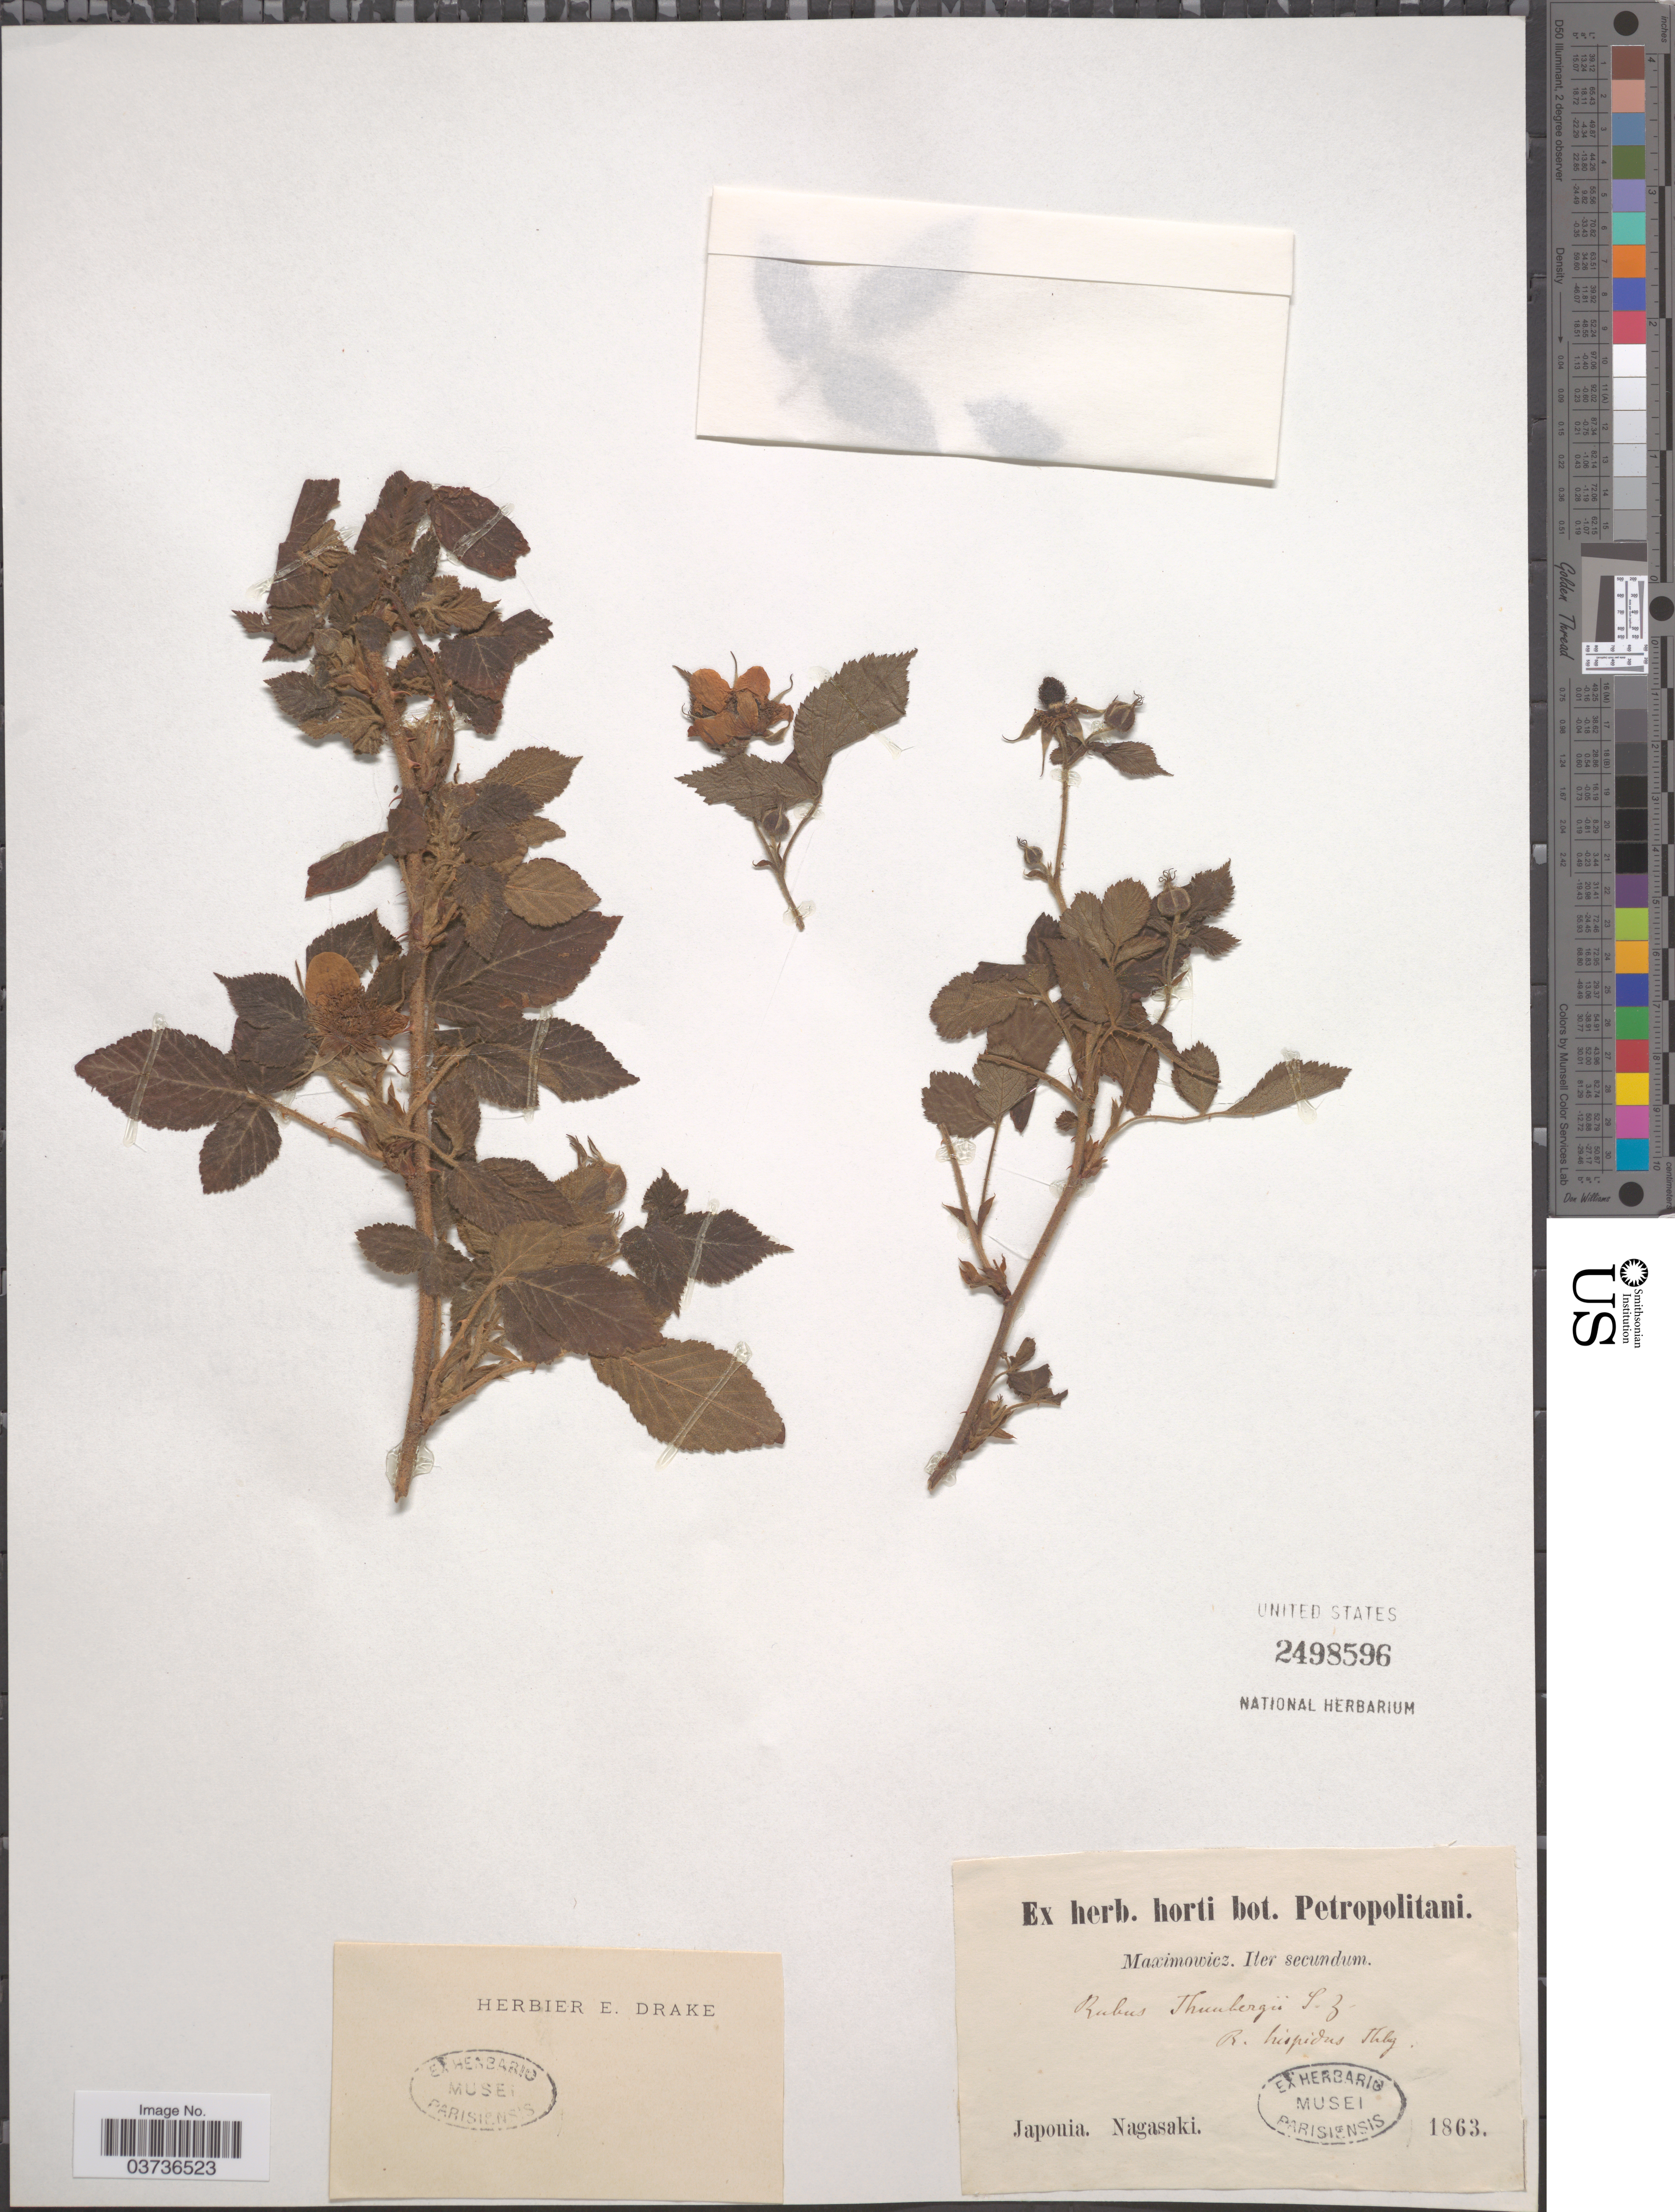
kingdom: Plantae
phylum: Tracheophyta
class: Magnoliopsida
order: Rosales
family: Rosaceae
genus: Rubus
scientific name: Rubus thunbergii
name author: Siebold & Zucc.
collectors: Maximowicz, --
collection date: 1863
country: Japan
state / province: Nagasaki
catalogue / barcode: US 2498596